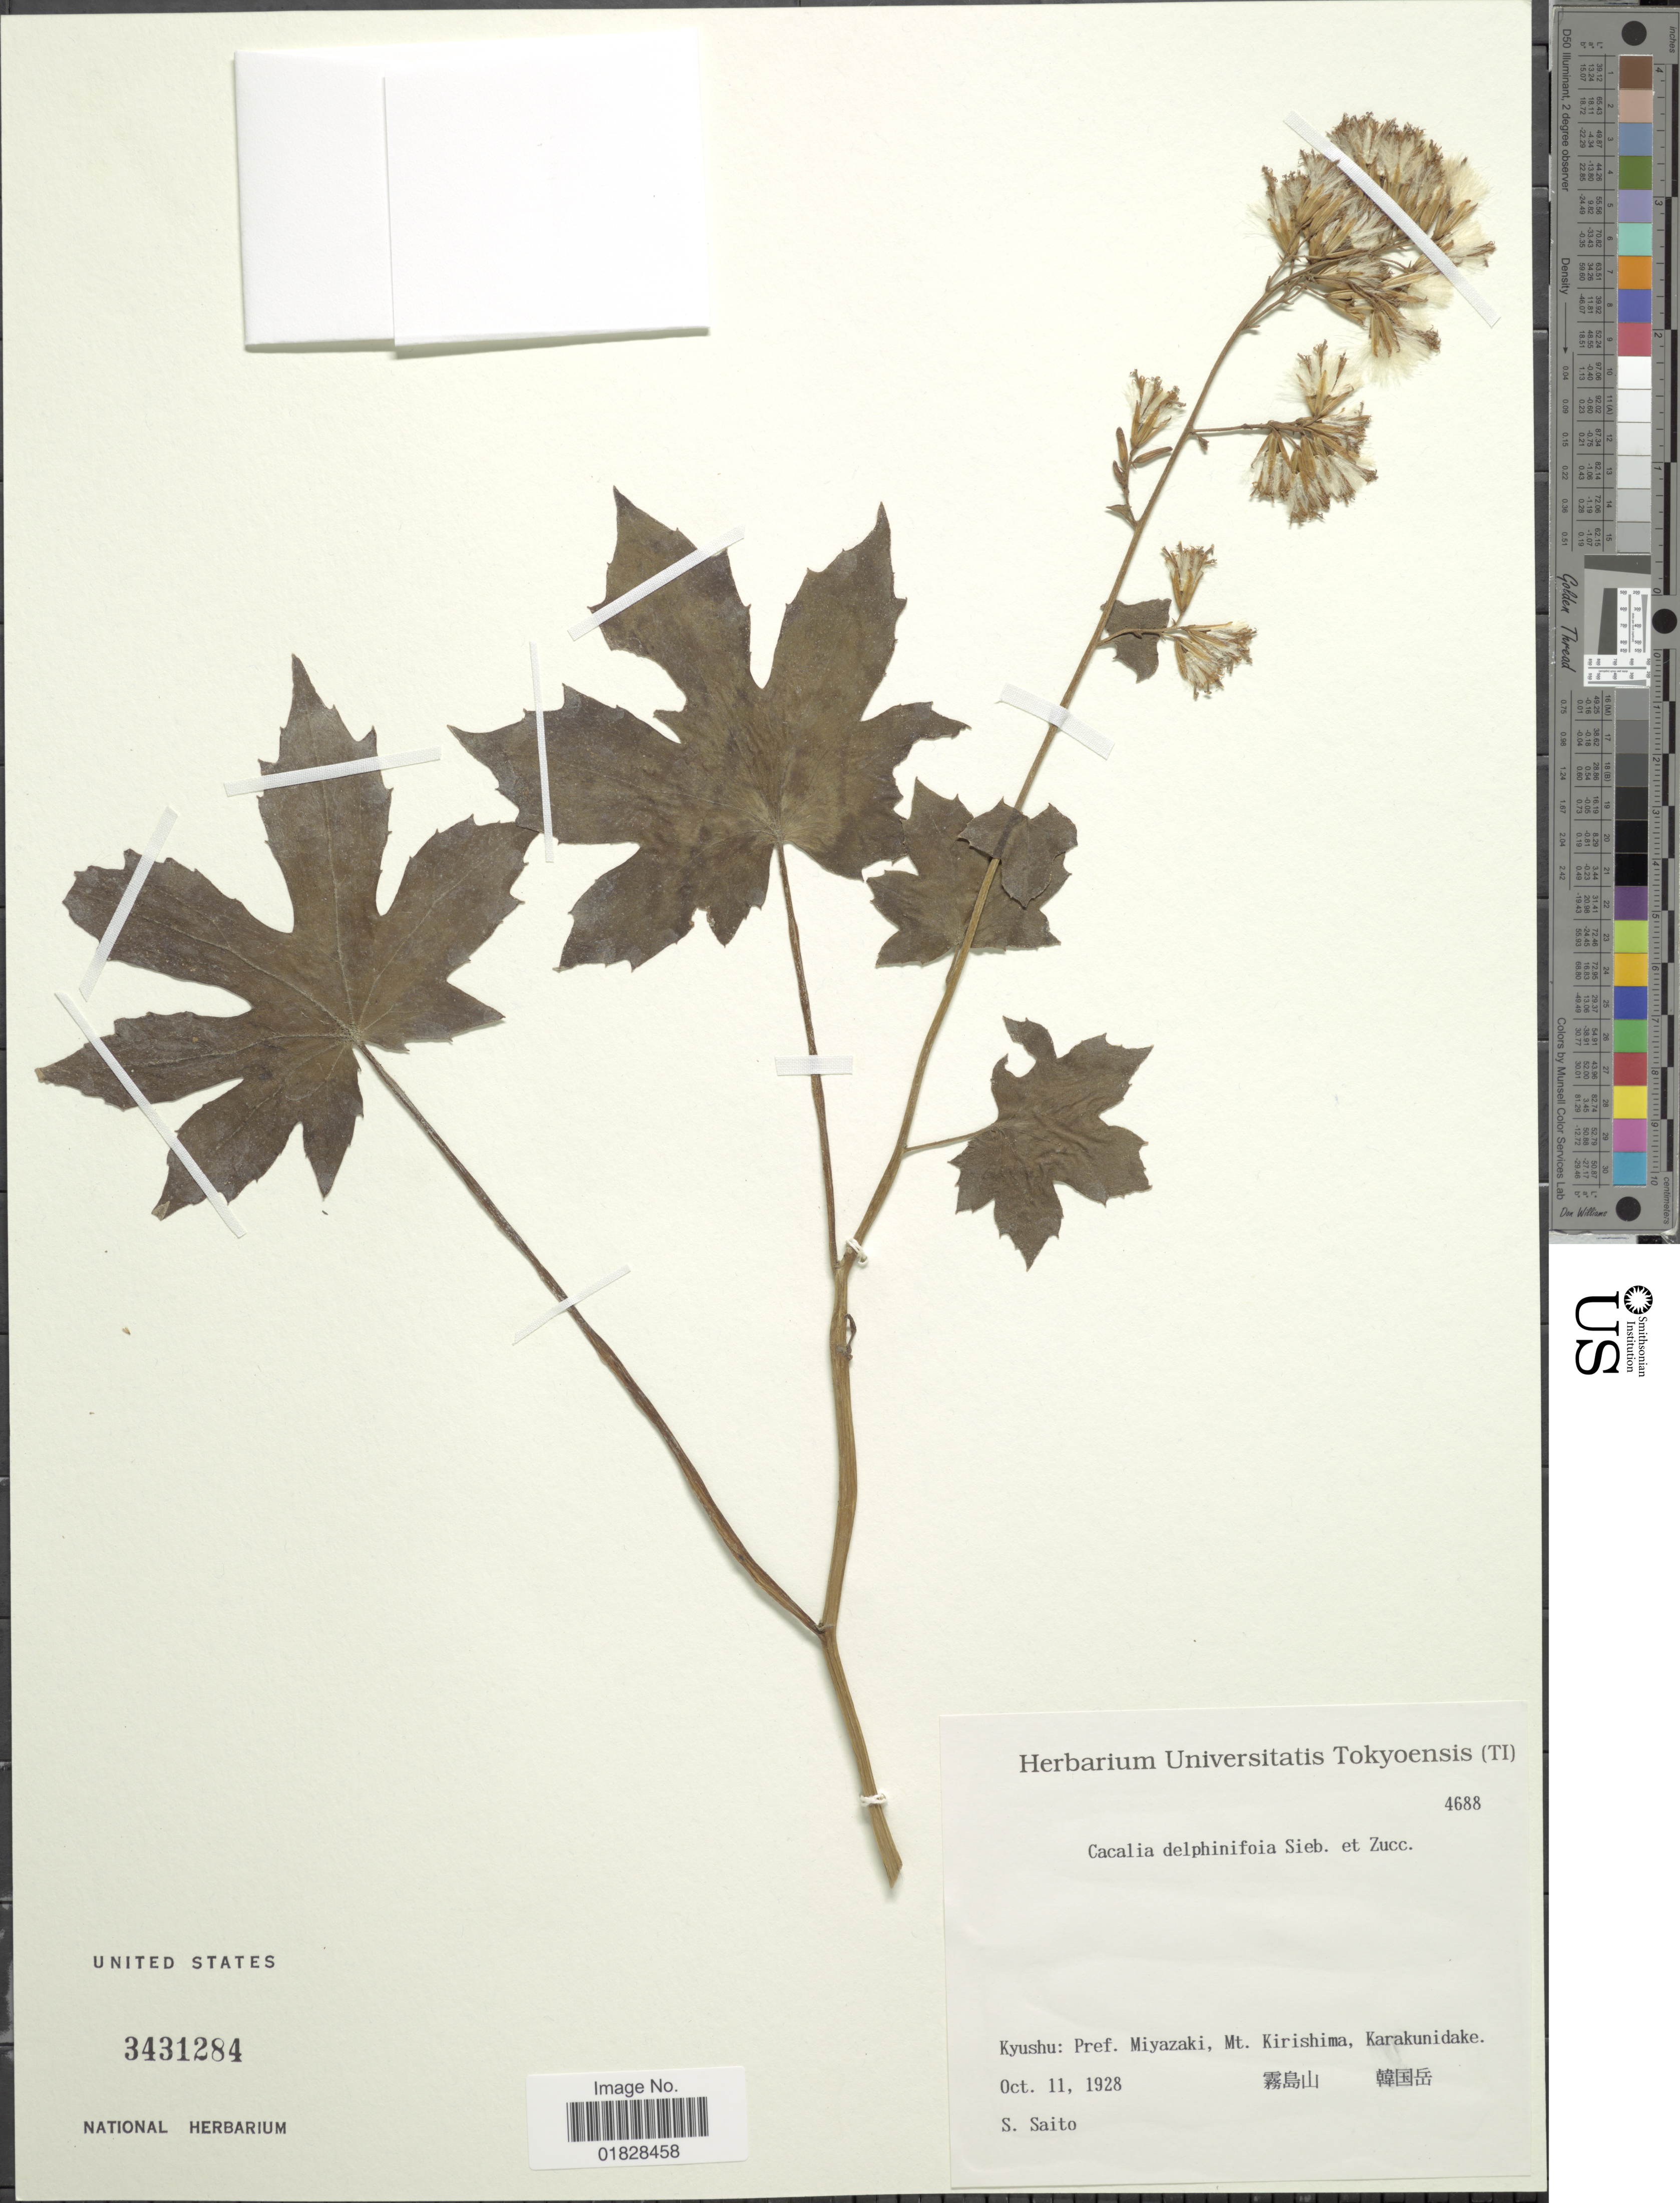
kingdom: Plantae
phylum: Tracheophyta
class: Magnoliopsida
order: Asterales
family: Asteraceae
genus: Parasenecio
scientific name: Parasenecio delphiniifolia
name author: H. Koyama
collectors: S. Saito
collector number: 4688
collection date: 1928-10-11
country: Japan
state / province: Miyazaki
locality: Kyushu: Pref. Miyazaki, Mt. Kirishima, Karakunidake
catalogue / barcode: US 3431284